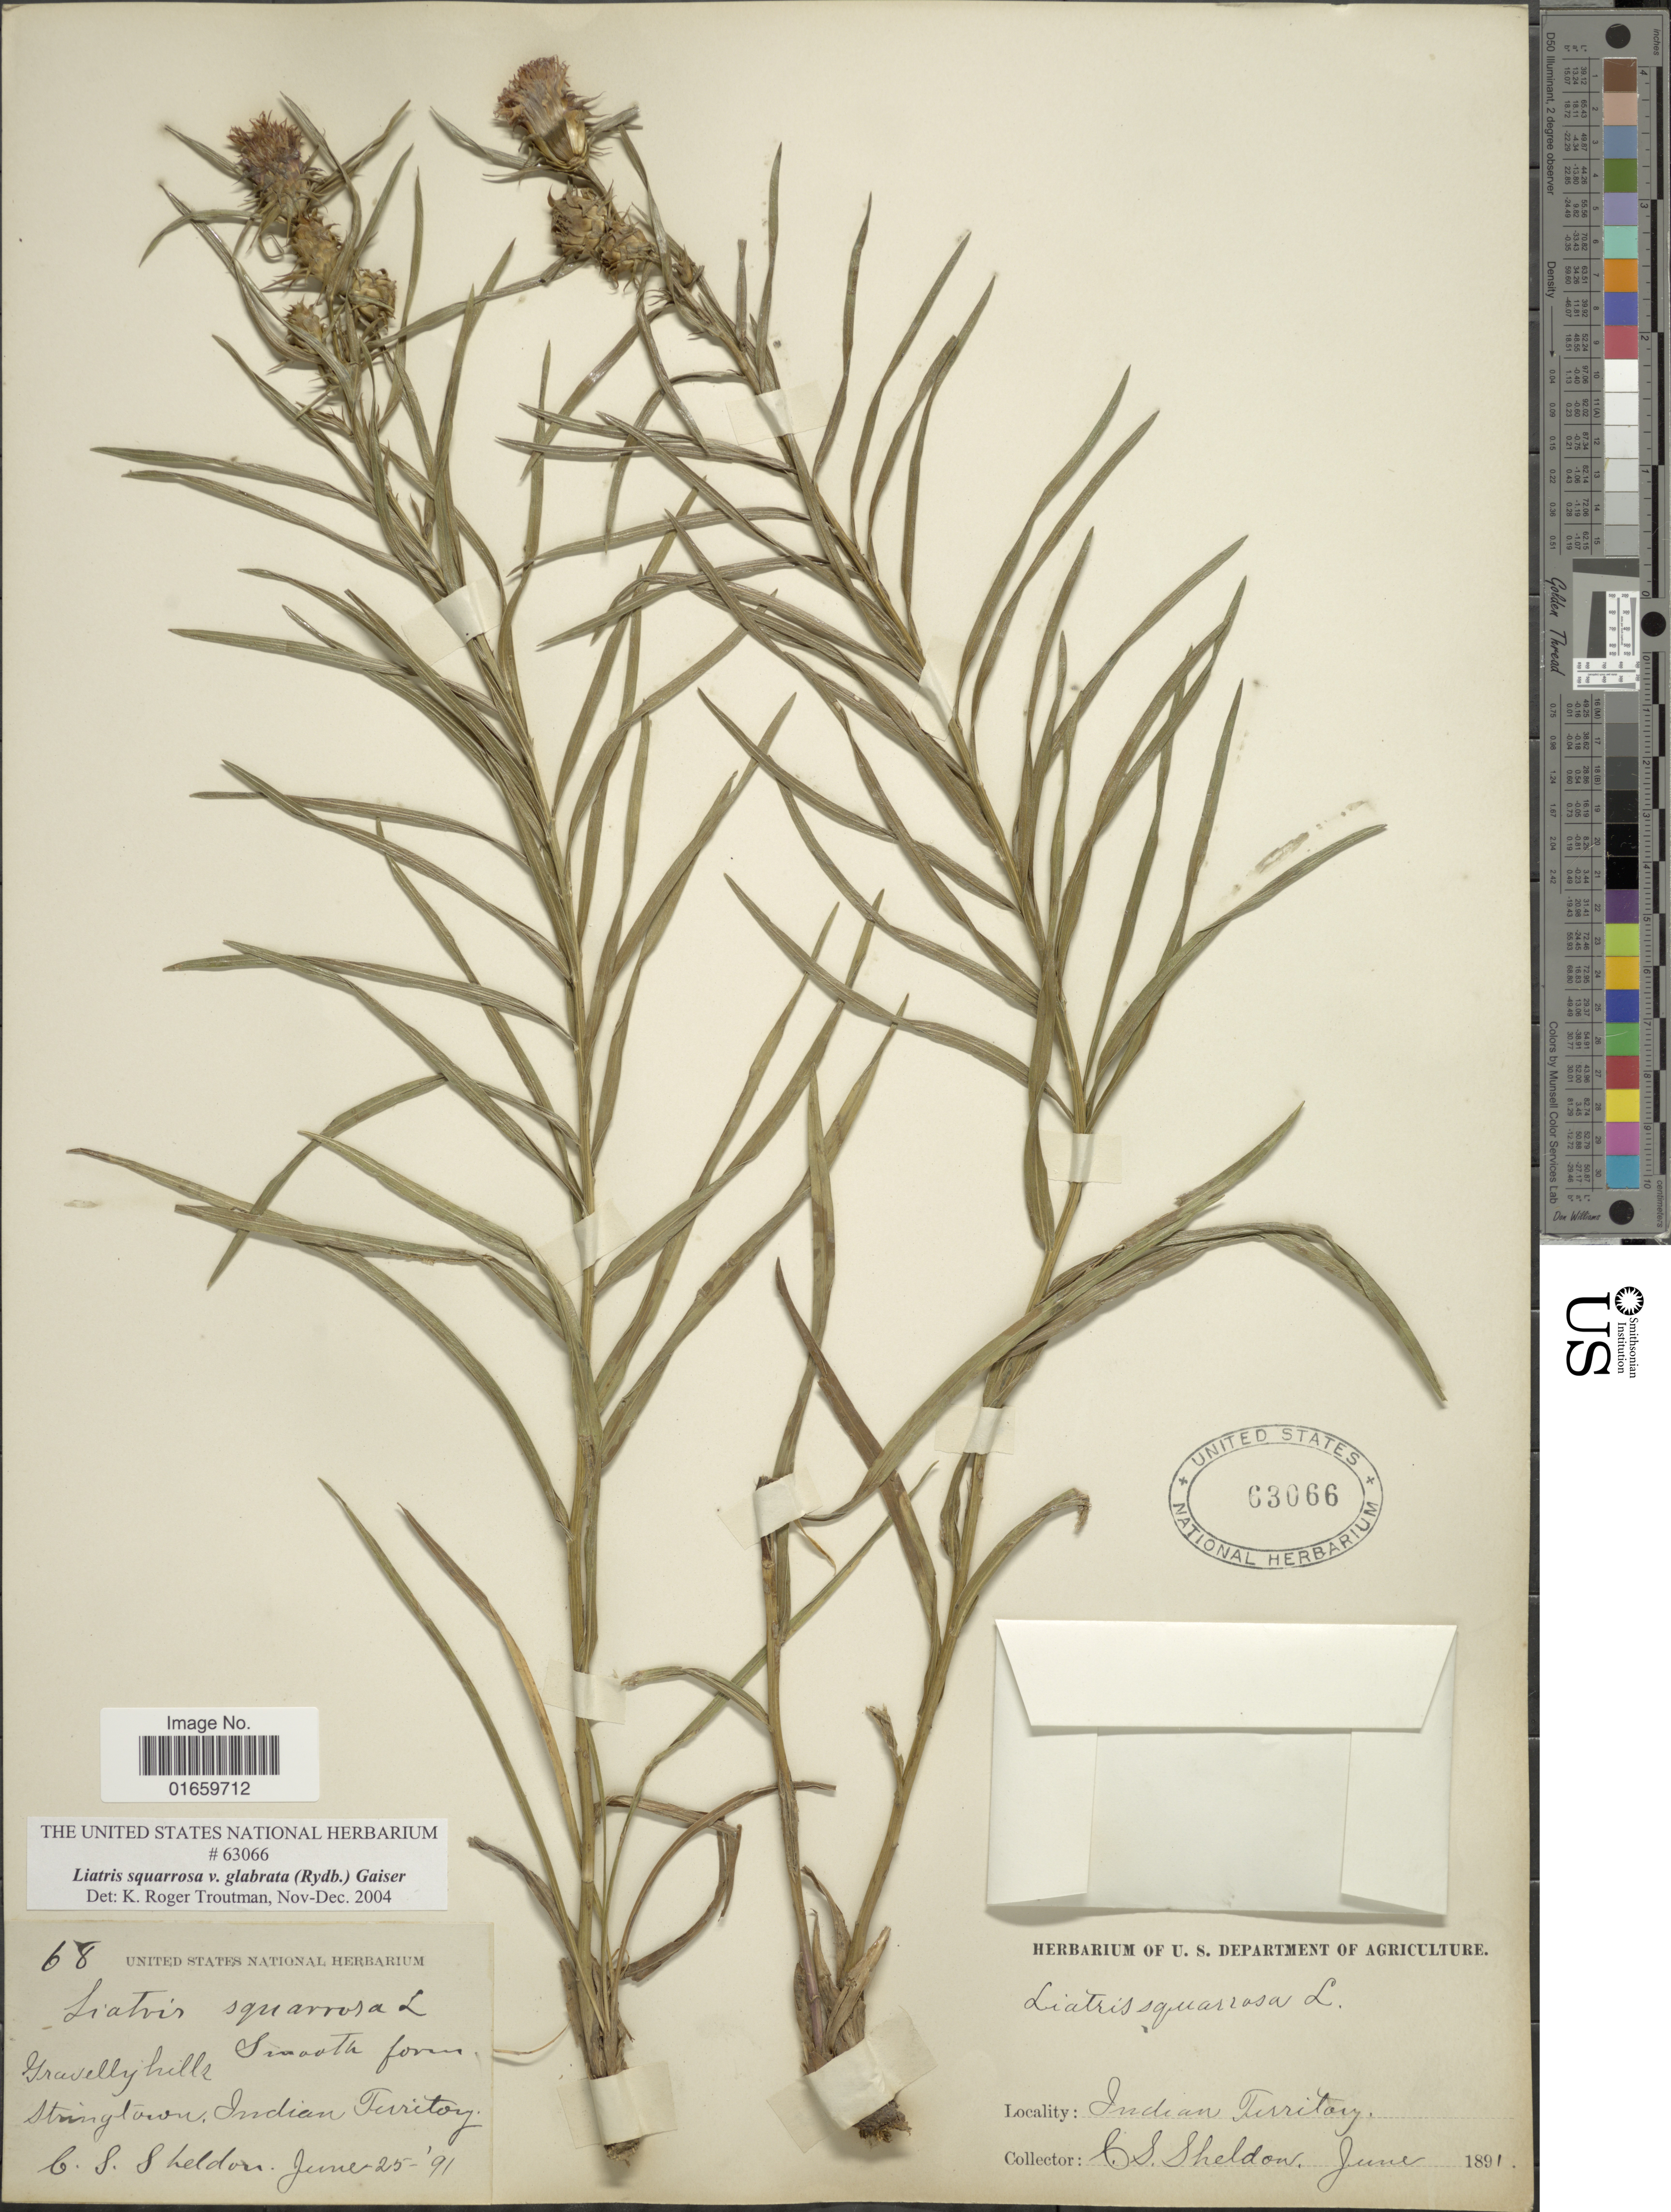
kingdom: Plantae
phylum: Tracheophyta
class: Magnoliopsida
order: Asterales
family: Asteraceae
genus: Liatris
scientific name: Liatris squarrosa var. glabrata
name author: (Rydb.) Gaiser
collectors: C. S. Sheldon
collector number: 68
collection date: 1891-06-25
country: United States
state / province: Oklahoma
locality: Gravelly hills, Stingtown, Indian Territory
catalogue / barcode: US 63066